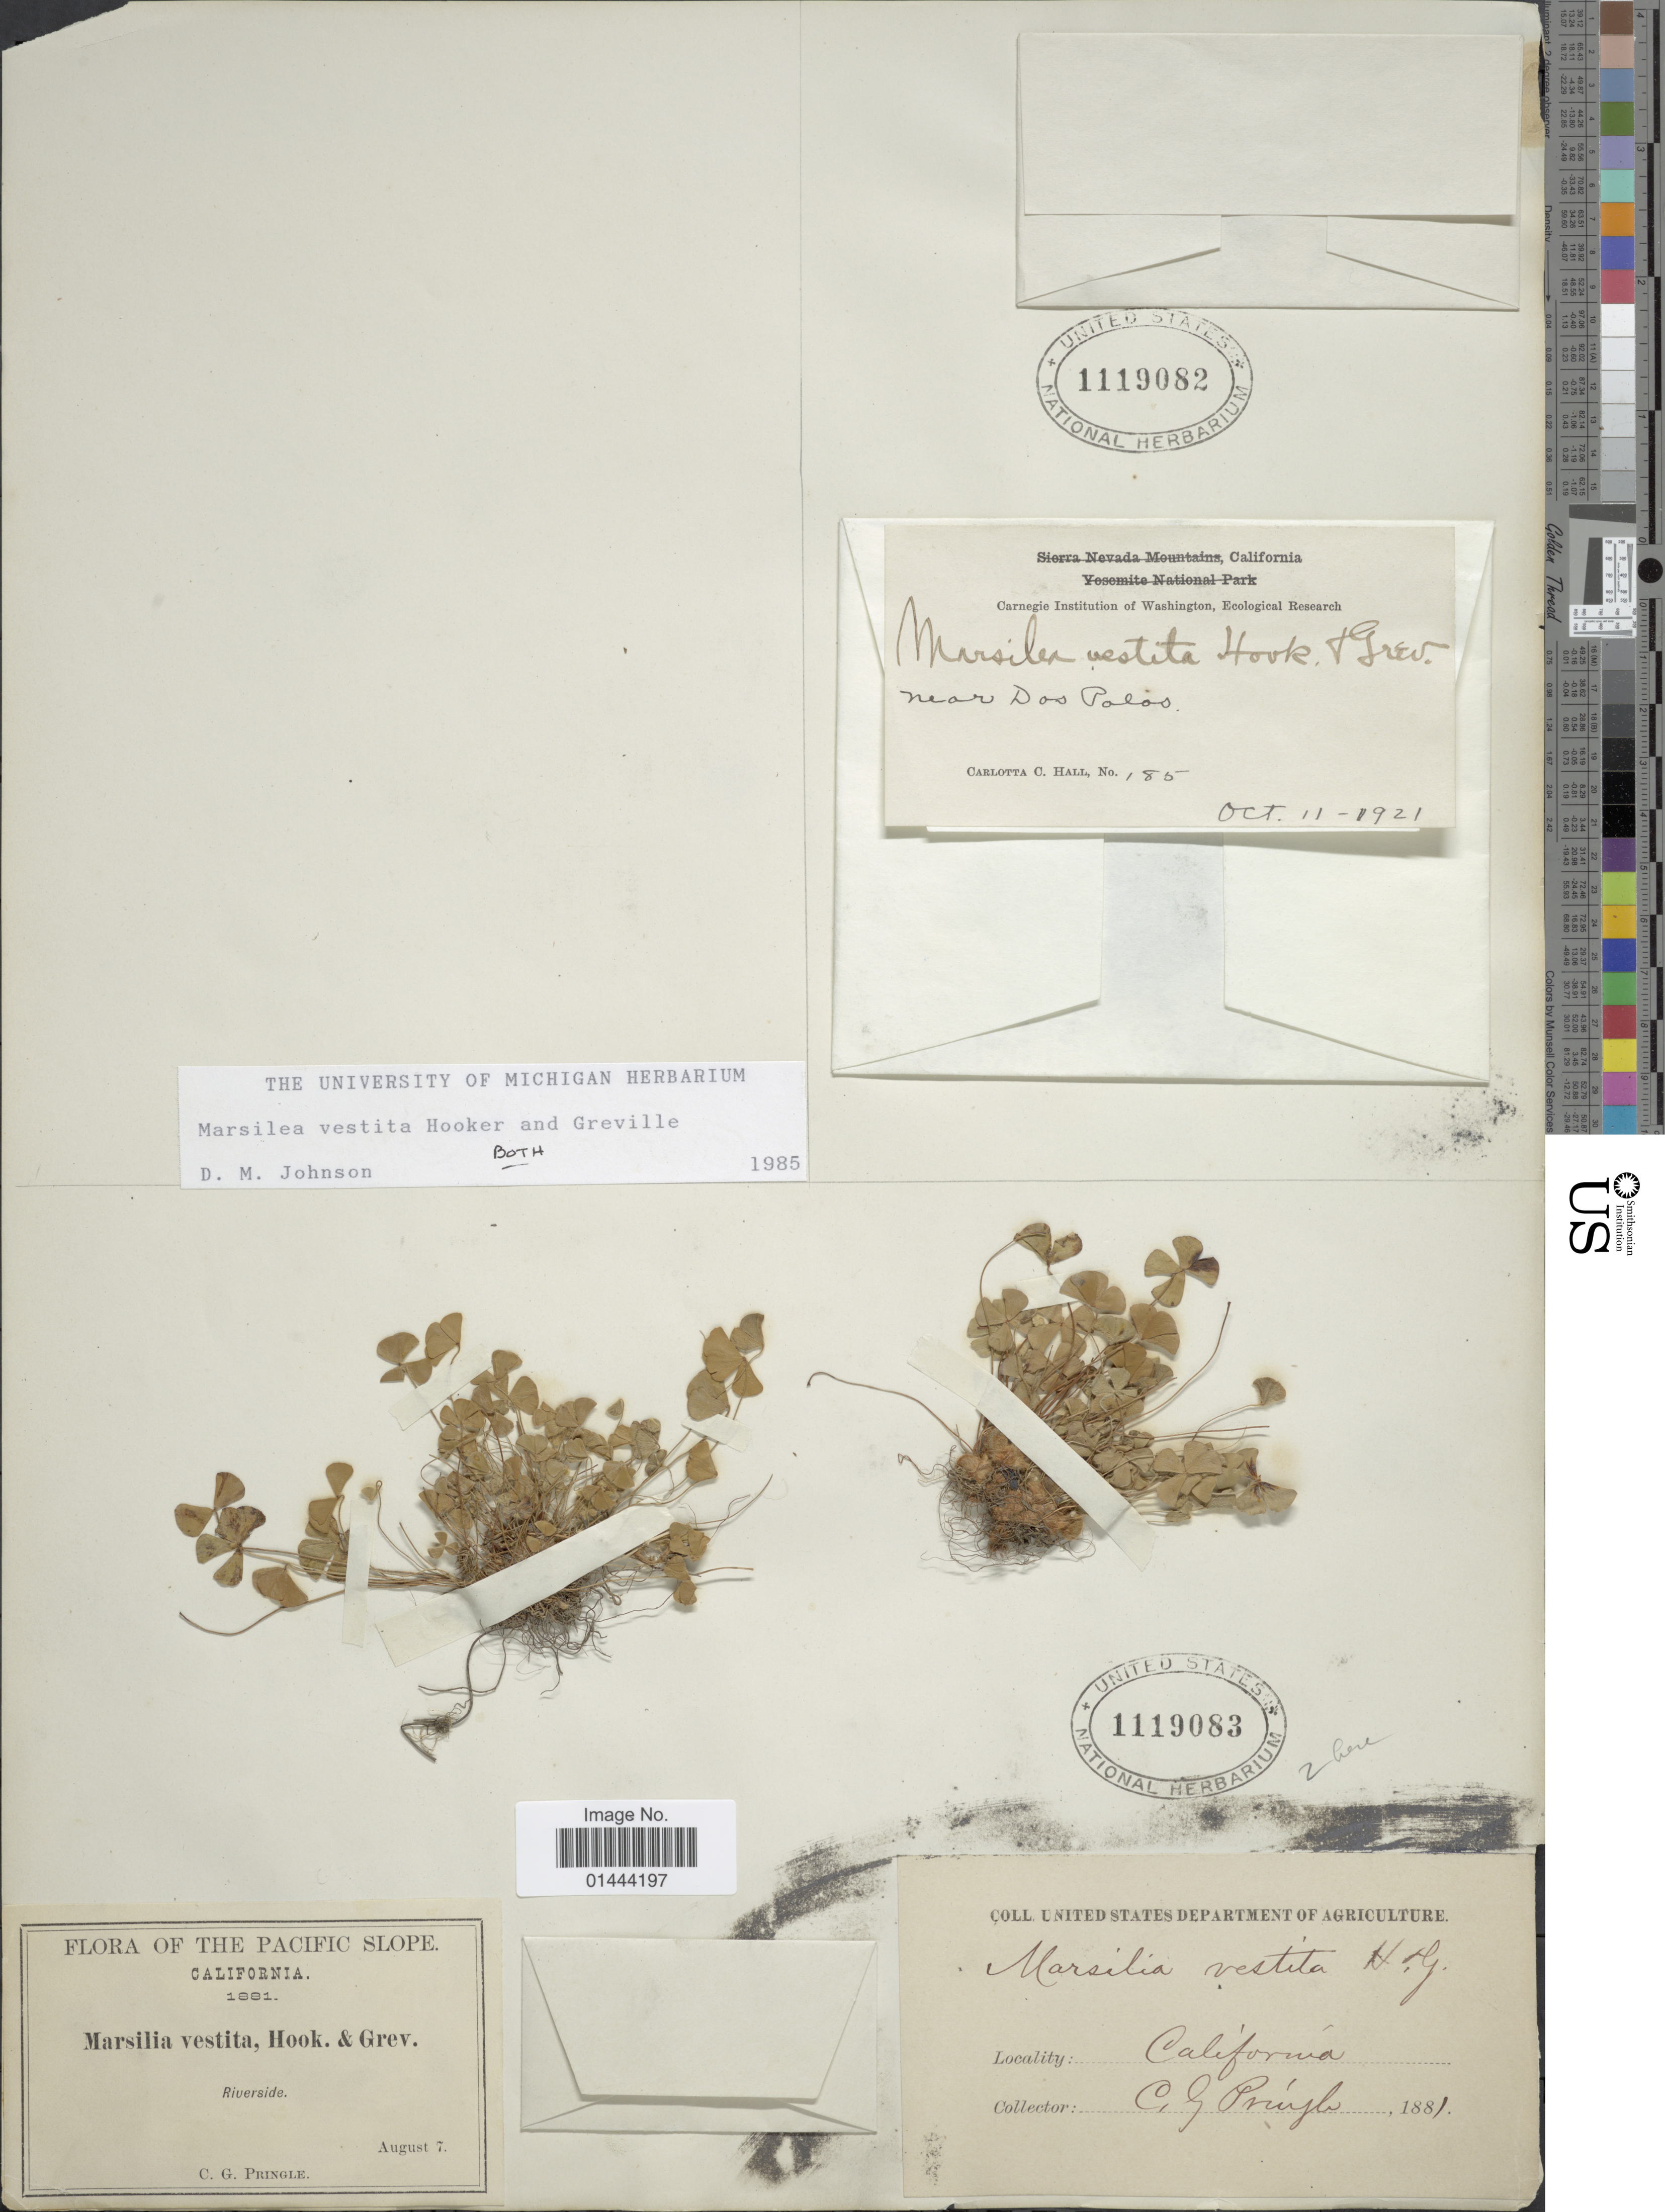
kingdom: Plantae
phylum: Tracheophyta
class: Polypodiopsida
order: Salviniales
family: Marsileaceae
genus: Marsilea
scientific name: Marsilea vestita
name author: Hook. & Grev.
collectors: C. G. Pringle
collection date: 1881-08-07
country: United States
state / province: California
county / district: Riverside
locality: Pacific Slope, riverside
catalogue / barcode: US 1119083-2